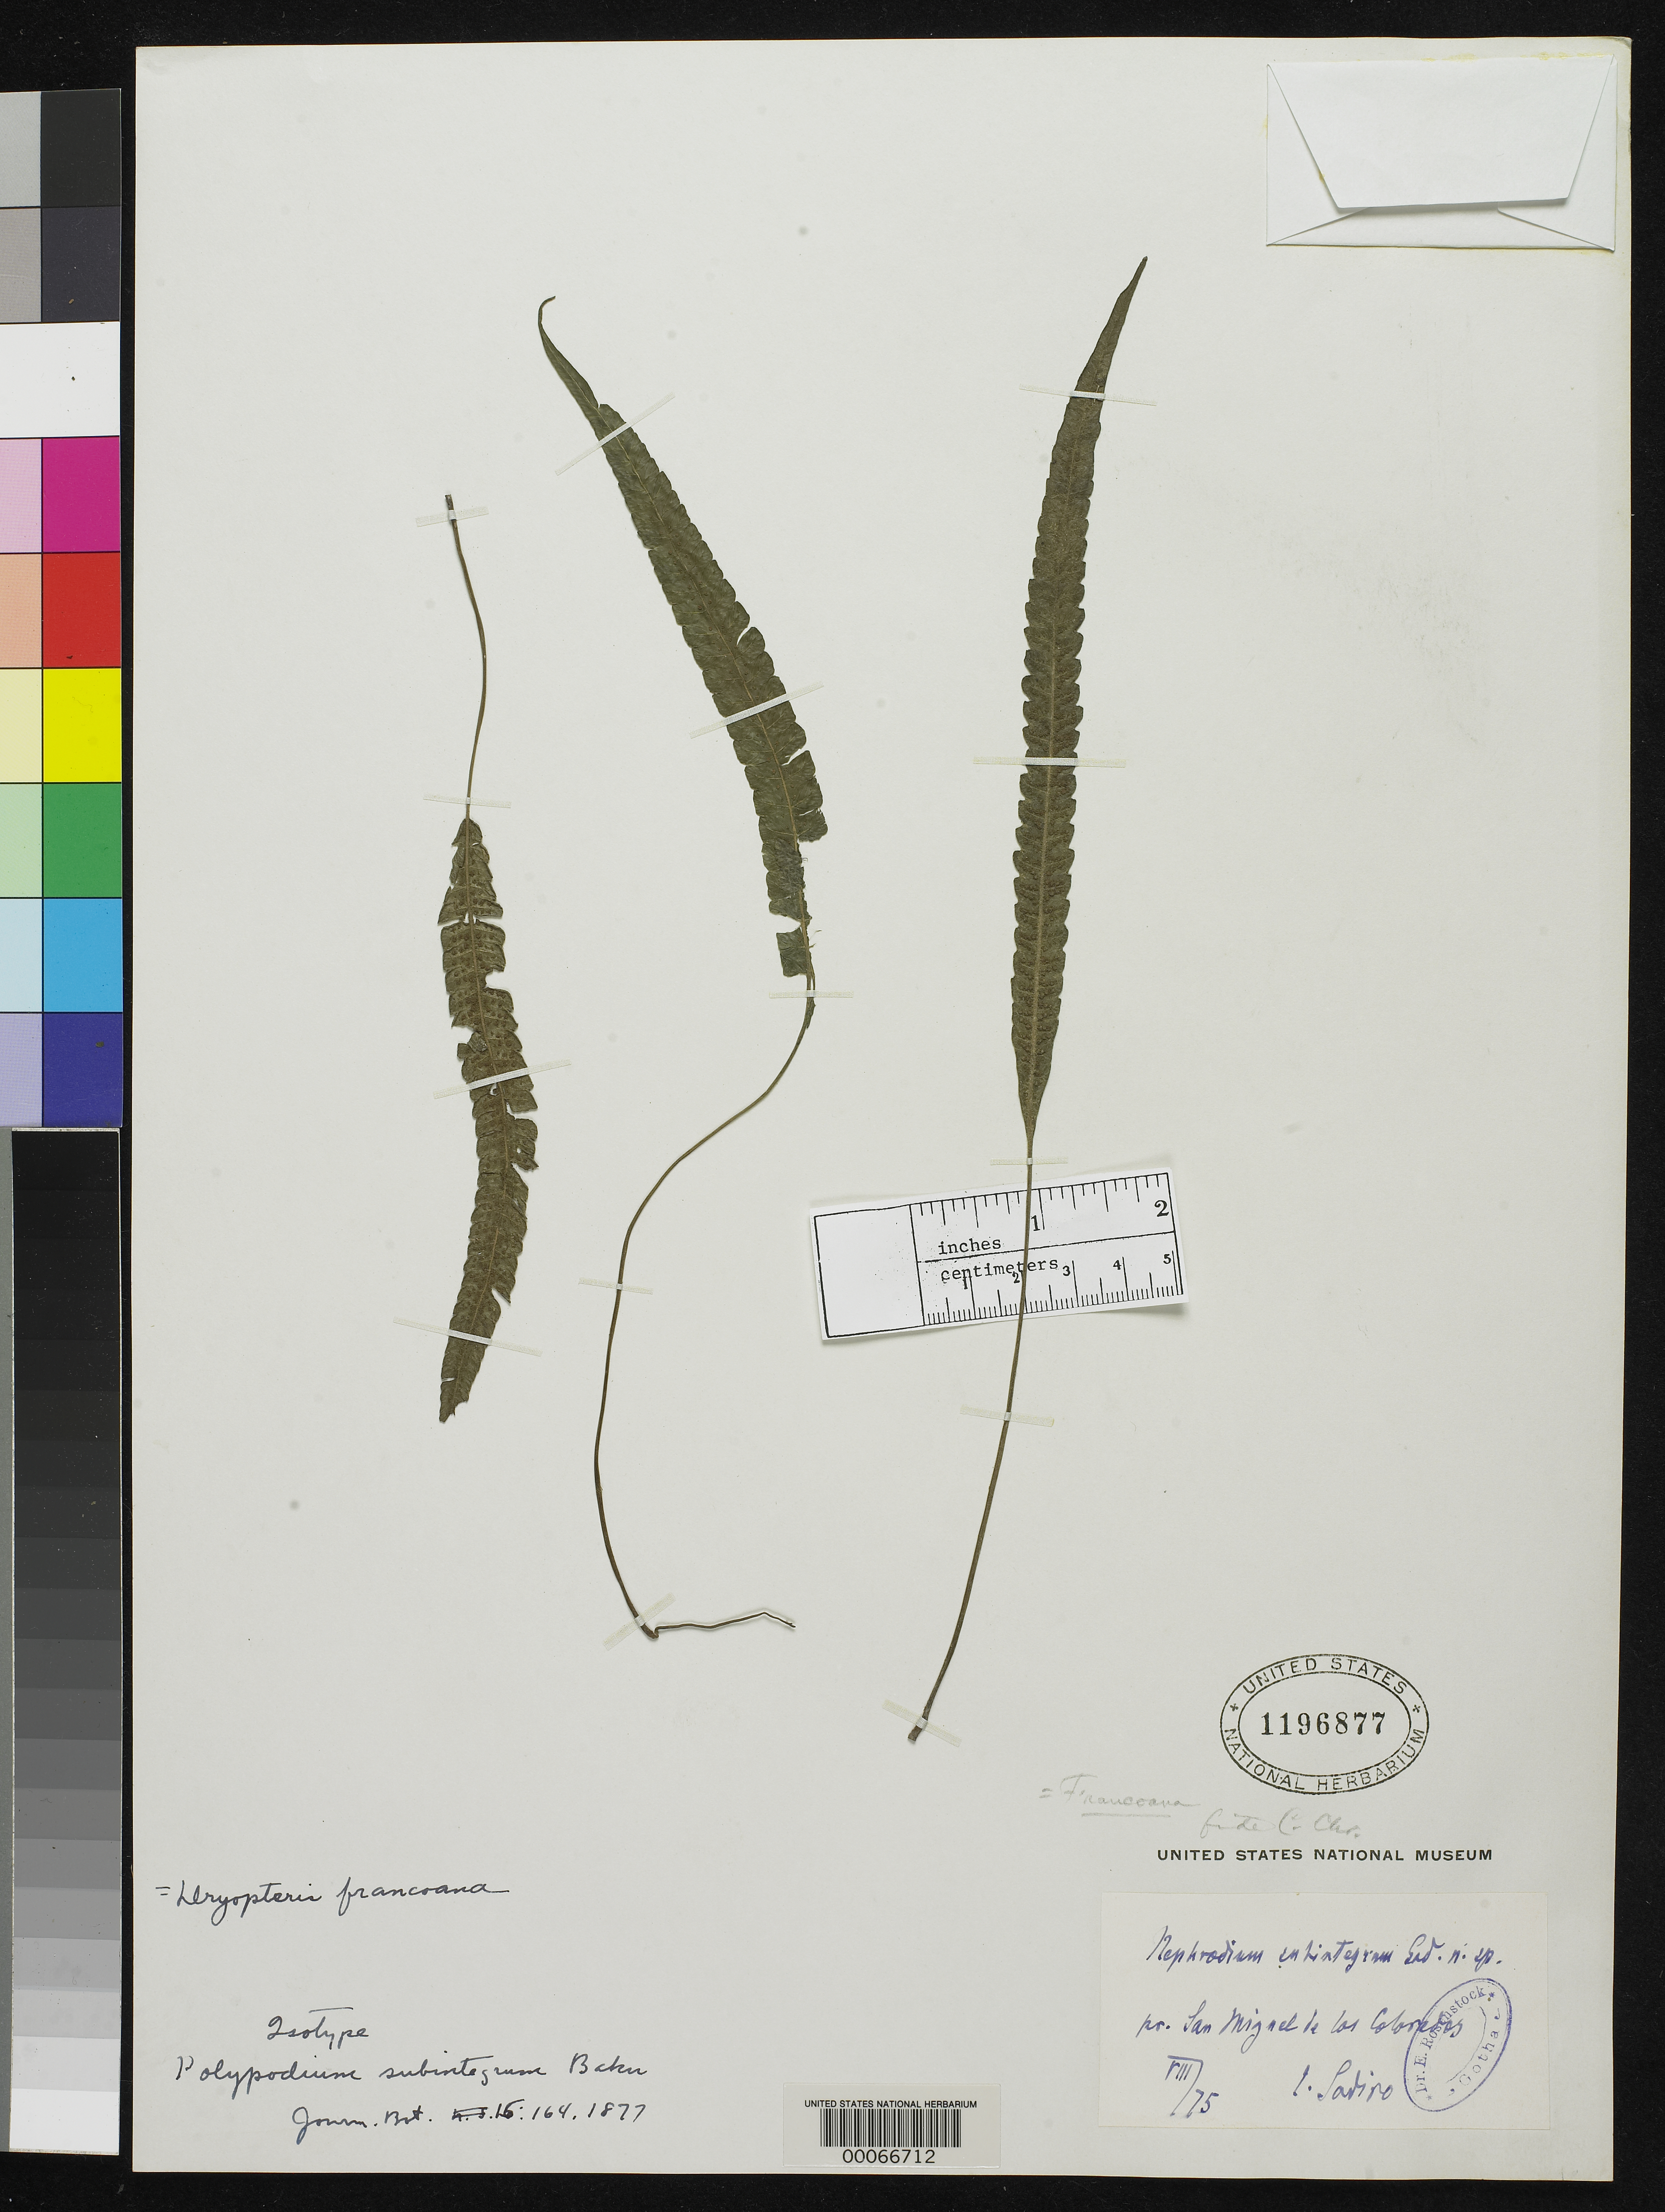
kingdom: Plantae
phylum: Tracheophyta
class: Polypodiopsida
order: Polypodiales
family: Polypodiaceae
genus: Polypodium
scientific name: Polypodium subintegrum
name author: Baker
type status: Type Collection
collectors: L. Sodiro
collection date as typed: Aug 1875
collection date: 1875-08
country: Ecuador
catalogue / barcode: US 1196877